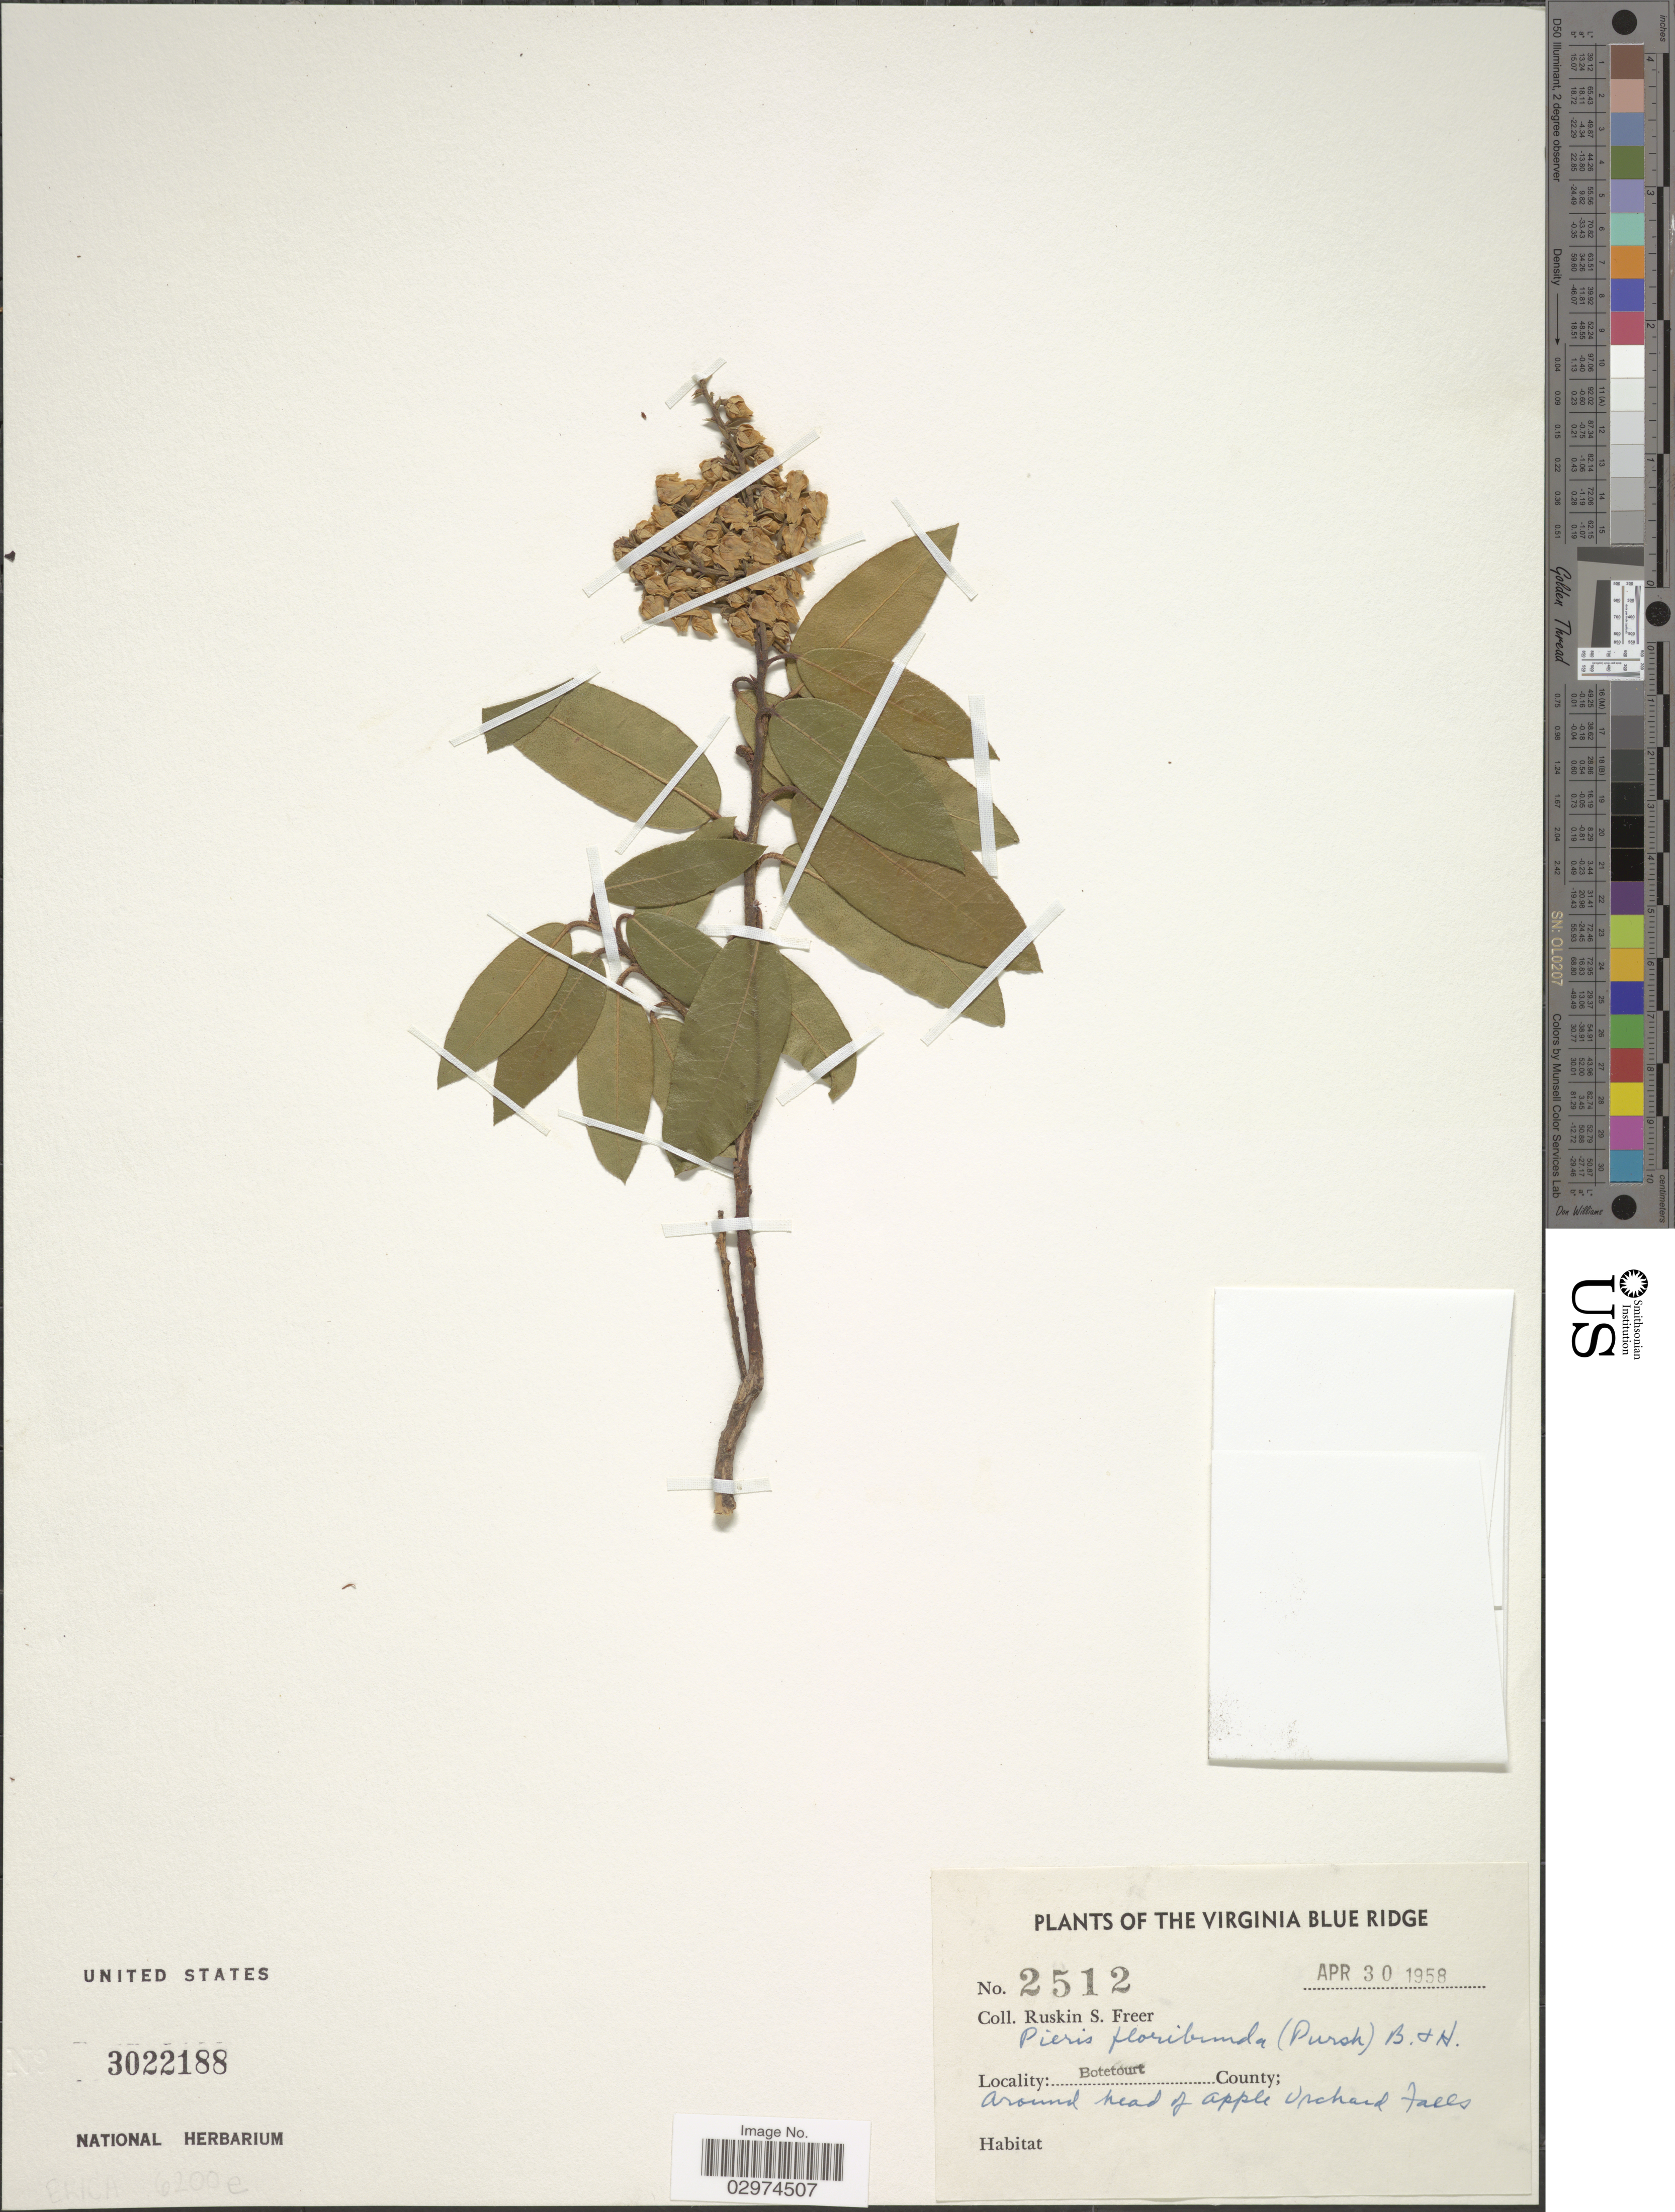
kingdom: Plantae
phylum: Tracheophyta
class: Magnoliopsida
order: Ericales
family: Ericaceae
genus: Pieris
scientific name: Pieris floribunda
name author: (Pursh) Benth. & Hook. f.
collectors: R. Freer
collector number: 2512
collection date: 1958-04-30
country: United States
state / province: Virginia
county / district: Botetourt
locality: The Virginia Blue Ridge, Botetourt County, around head of apple Orchard Falls.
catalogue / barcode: US 3022188